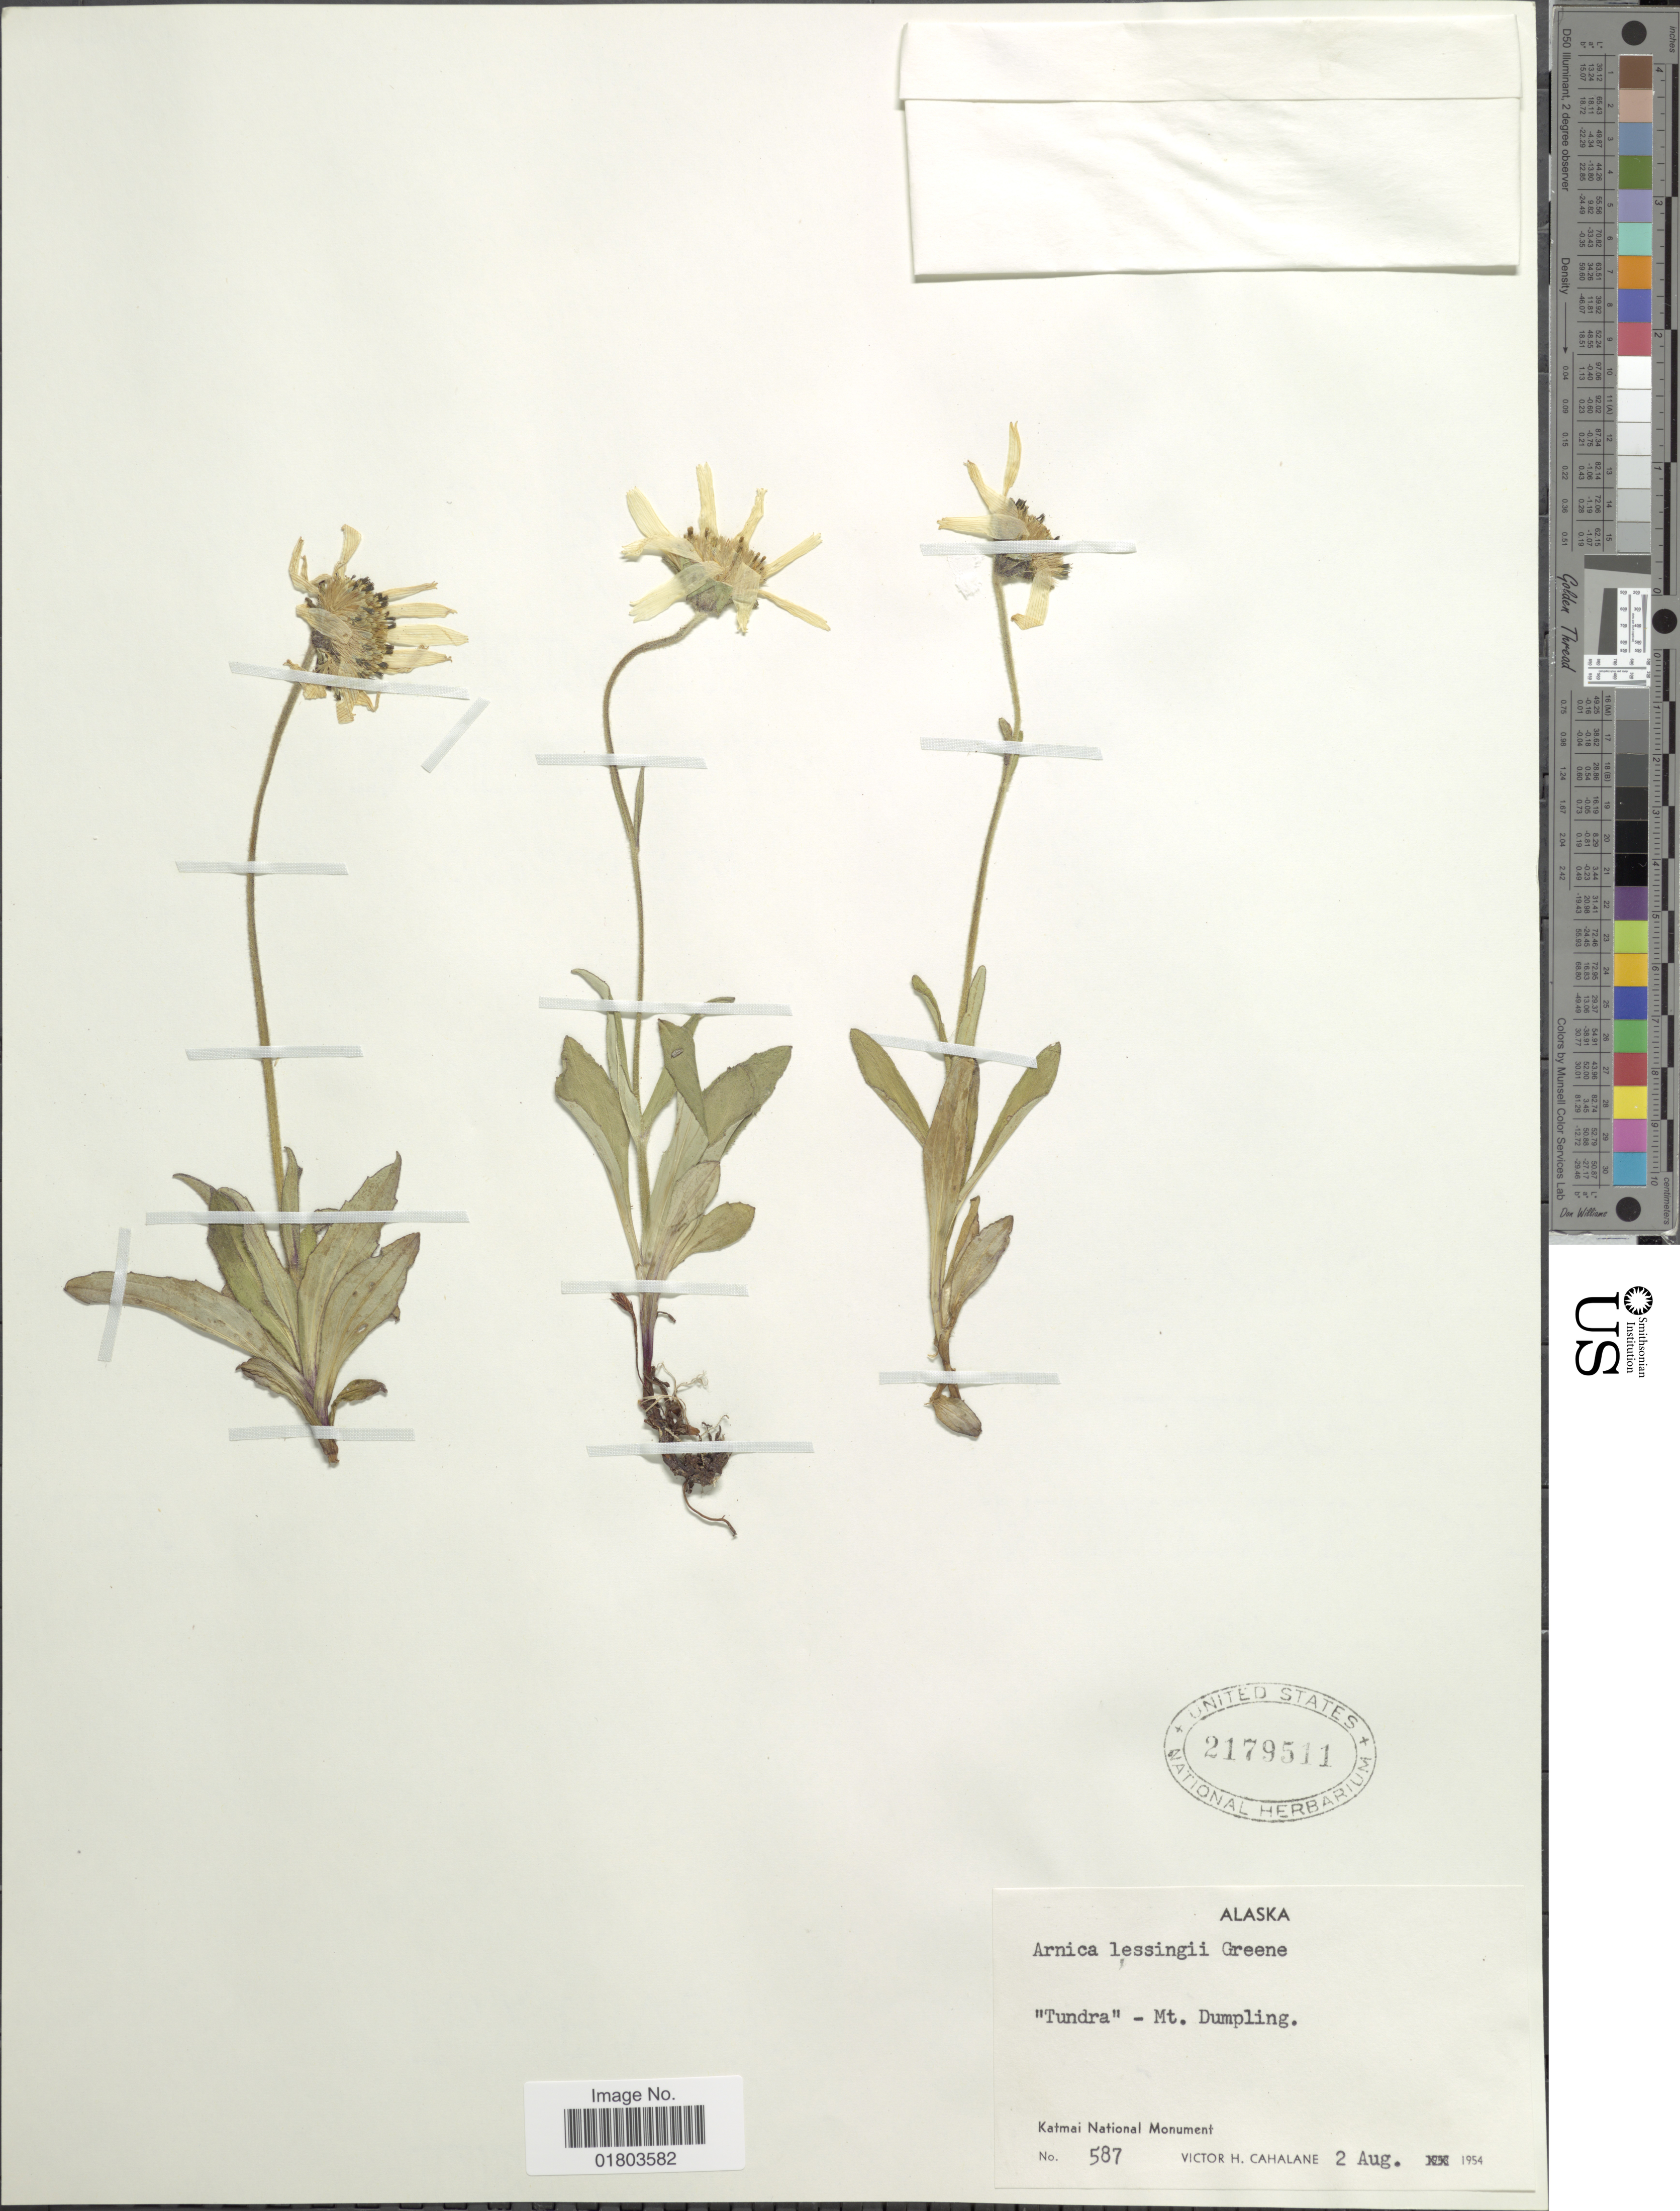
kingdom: Plantae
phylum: Tracheophyta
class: Magnoliopsida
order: Asterales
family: Asteraceae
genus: Arnica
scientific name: Arnica lessingii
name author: (Torr. & A. Gray) Greene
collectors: V. Cahalane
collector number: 587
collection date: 1954-08-02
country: United States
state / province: Alaska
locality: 'Tundra' - Mt Dumpling, Katmai National Monument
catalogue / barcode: US 2179511